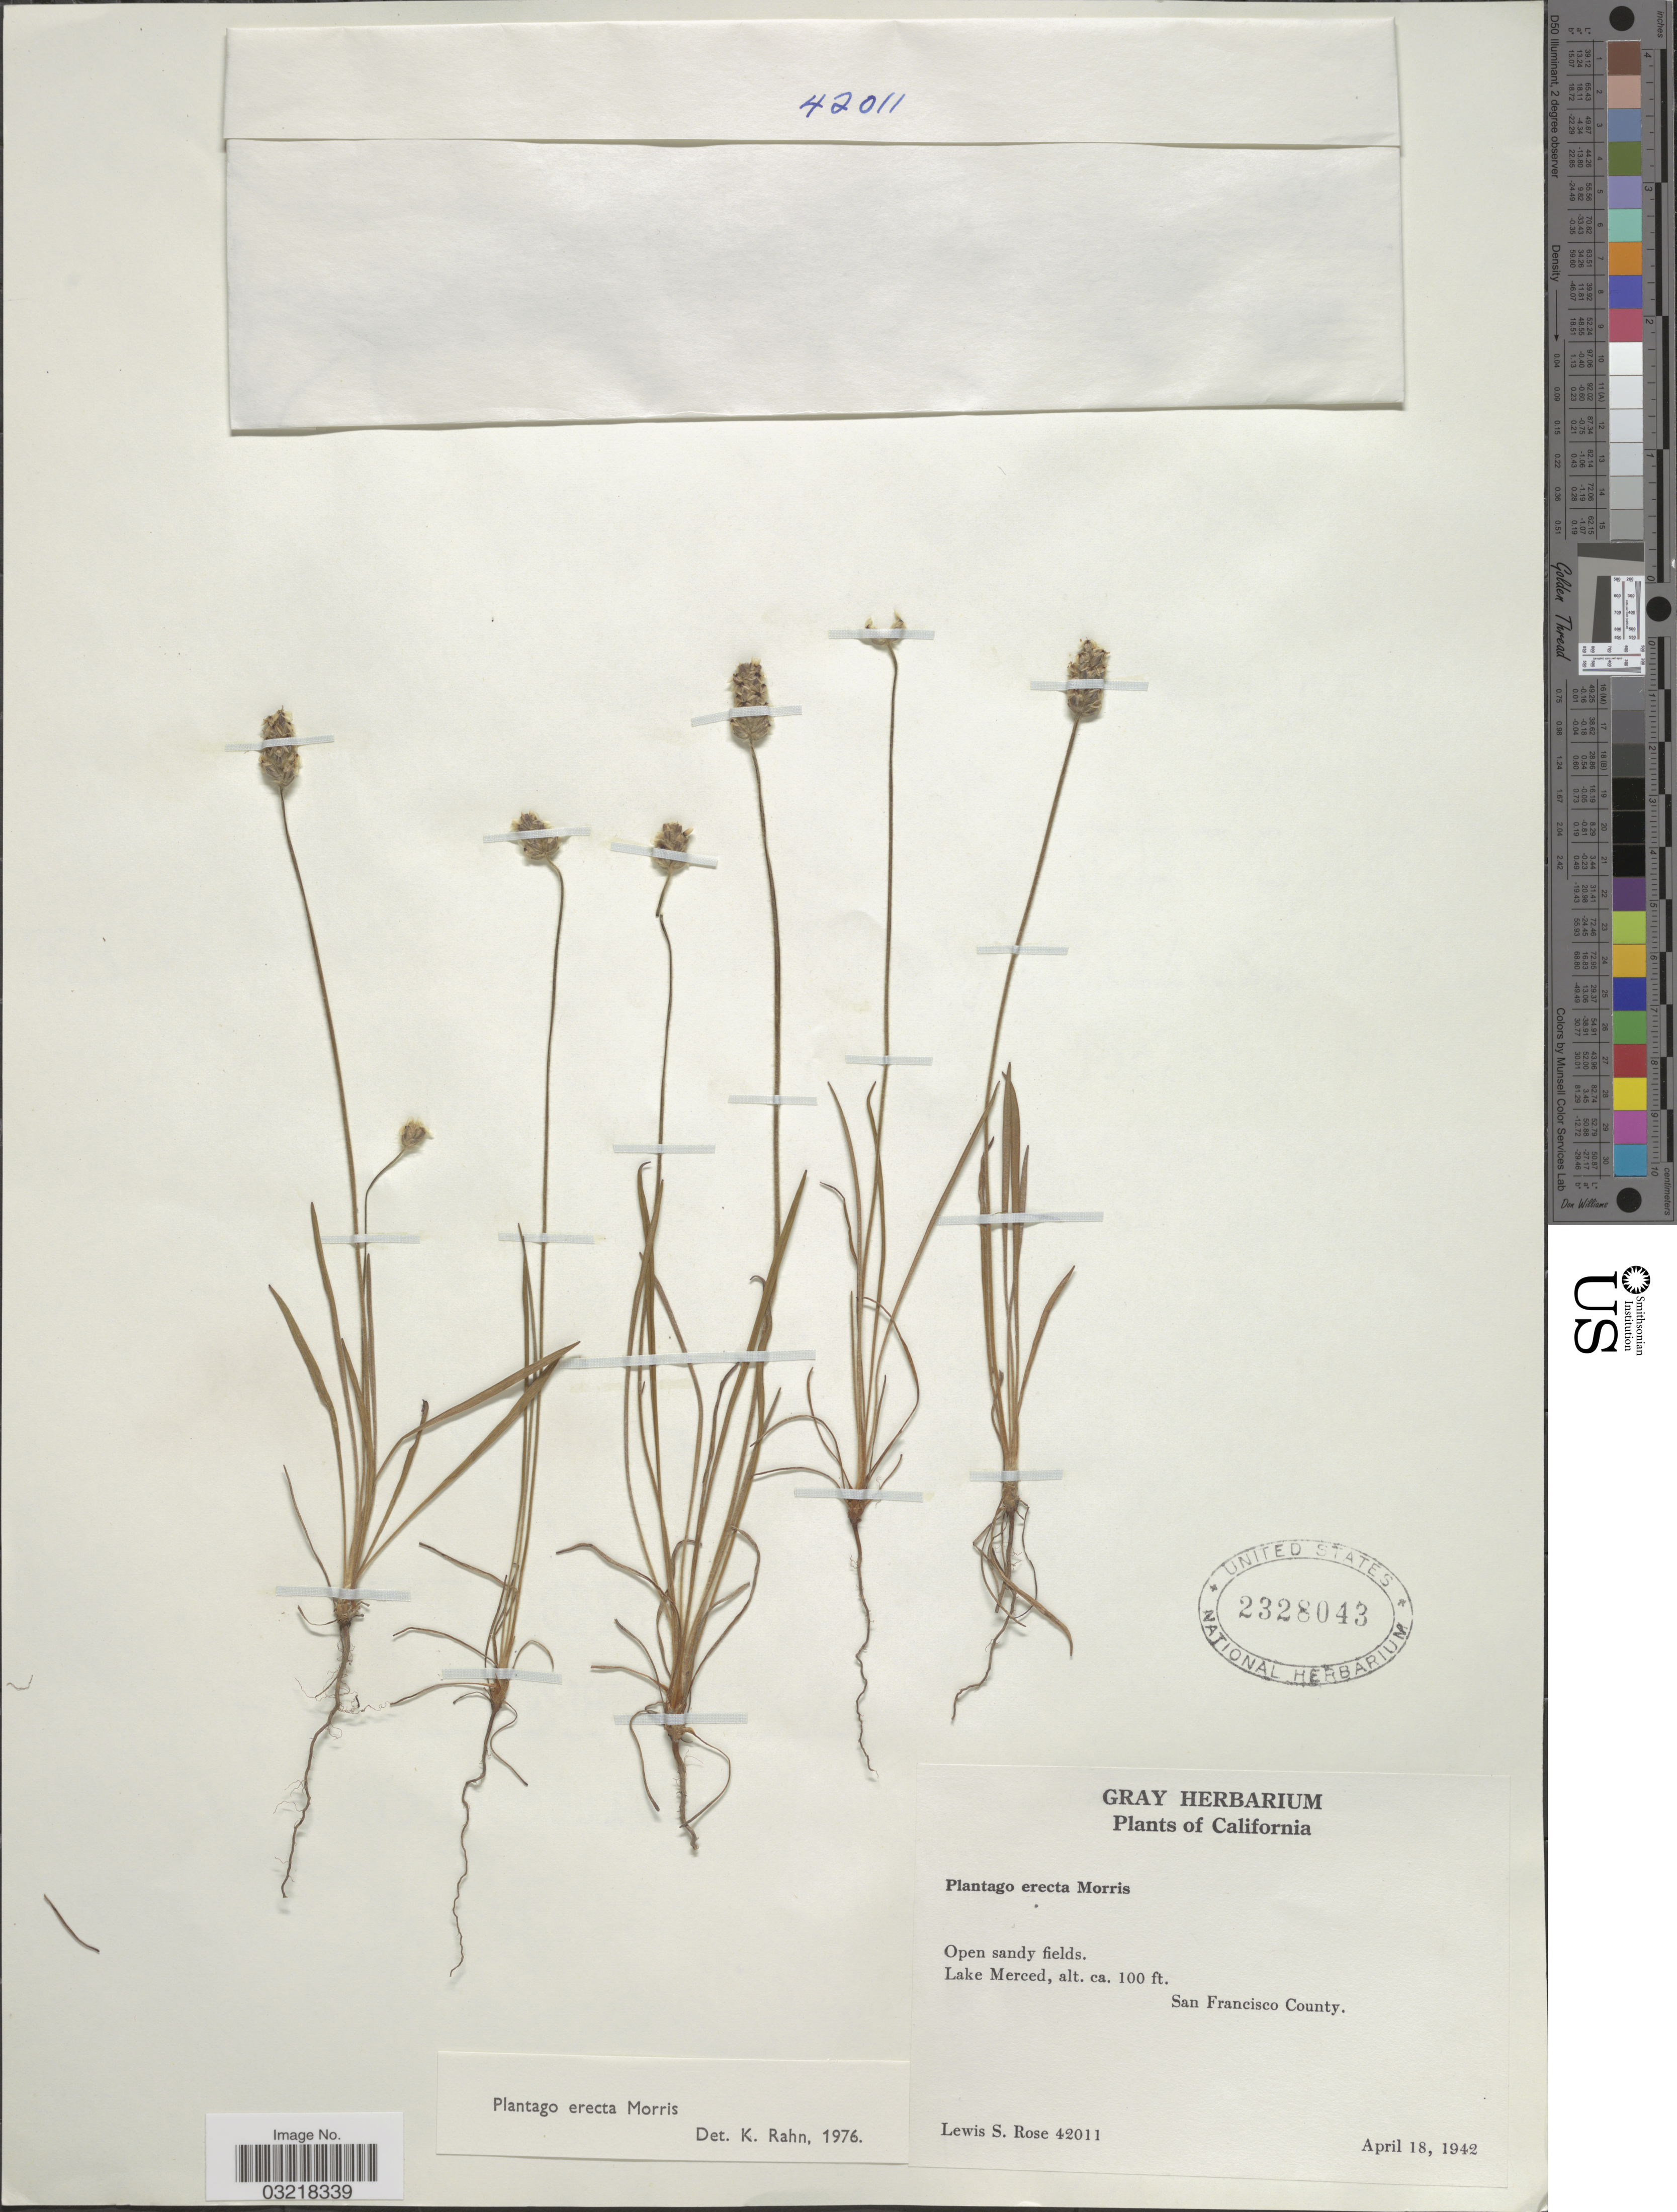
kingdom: Plantae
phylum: Tracheophyta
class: Magnoliopsida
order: Lamiales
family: Plantaginaceae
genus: Plantago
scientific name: Plantago erecta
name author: Morris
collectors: L. S. Rose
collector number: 42011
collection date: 1942-04-18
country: United States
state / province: California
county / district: San Francisco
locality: Lake Merced. San Francisco County.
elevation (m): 30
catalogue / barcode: US 2328043